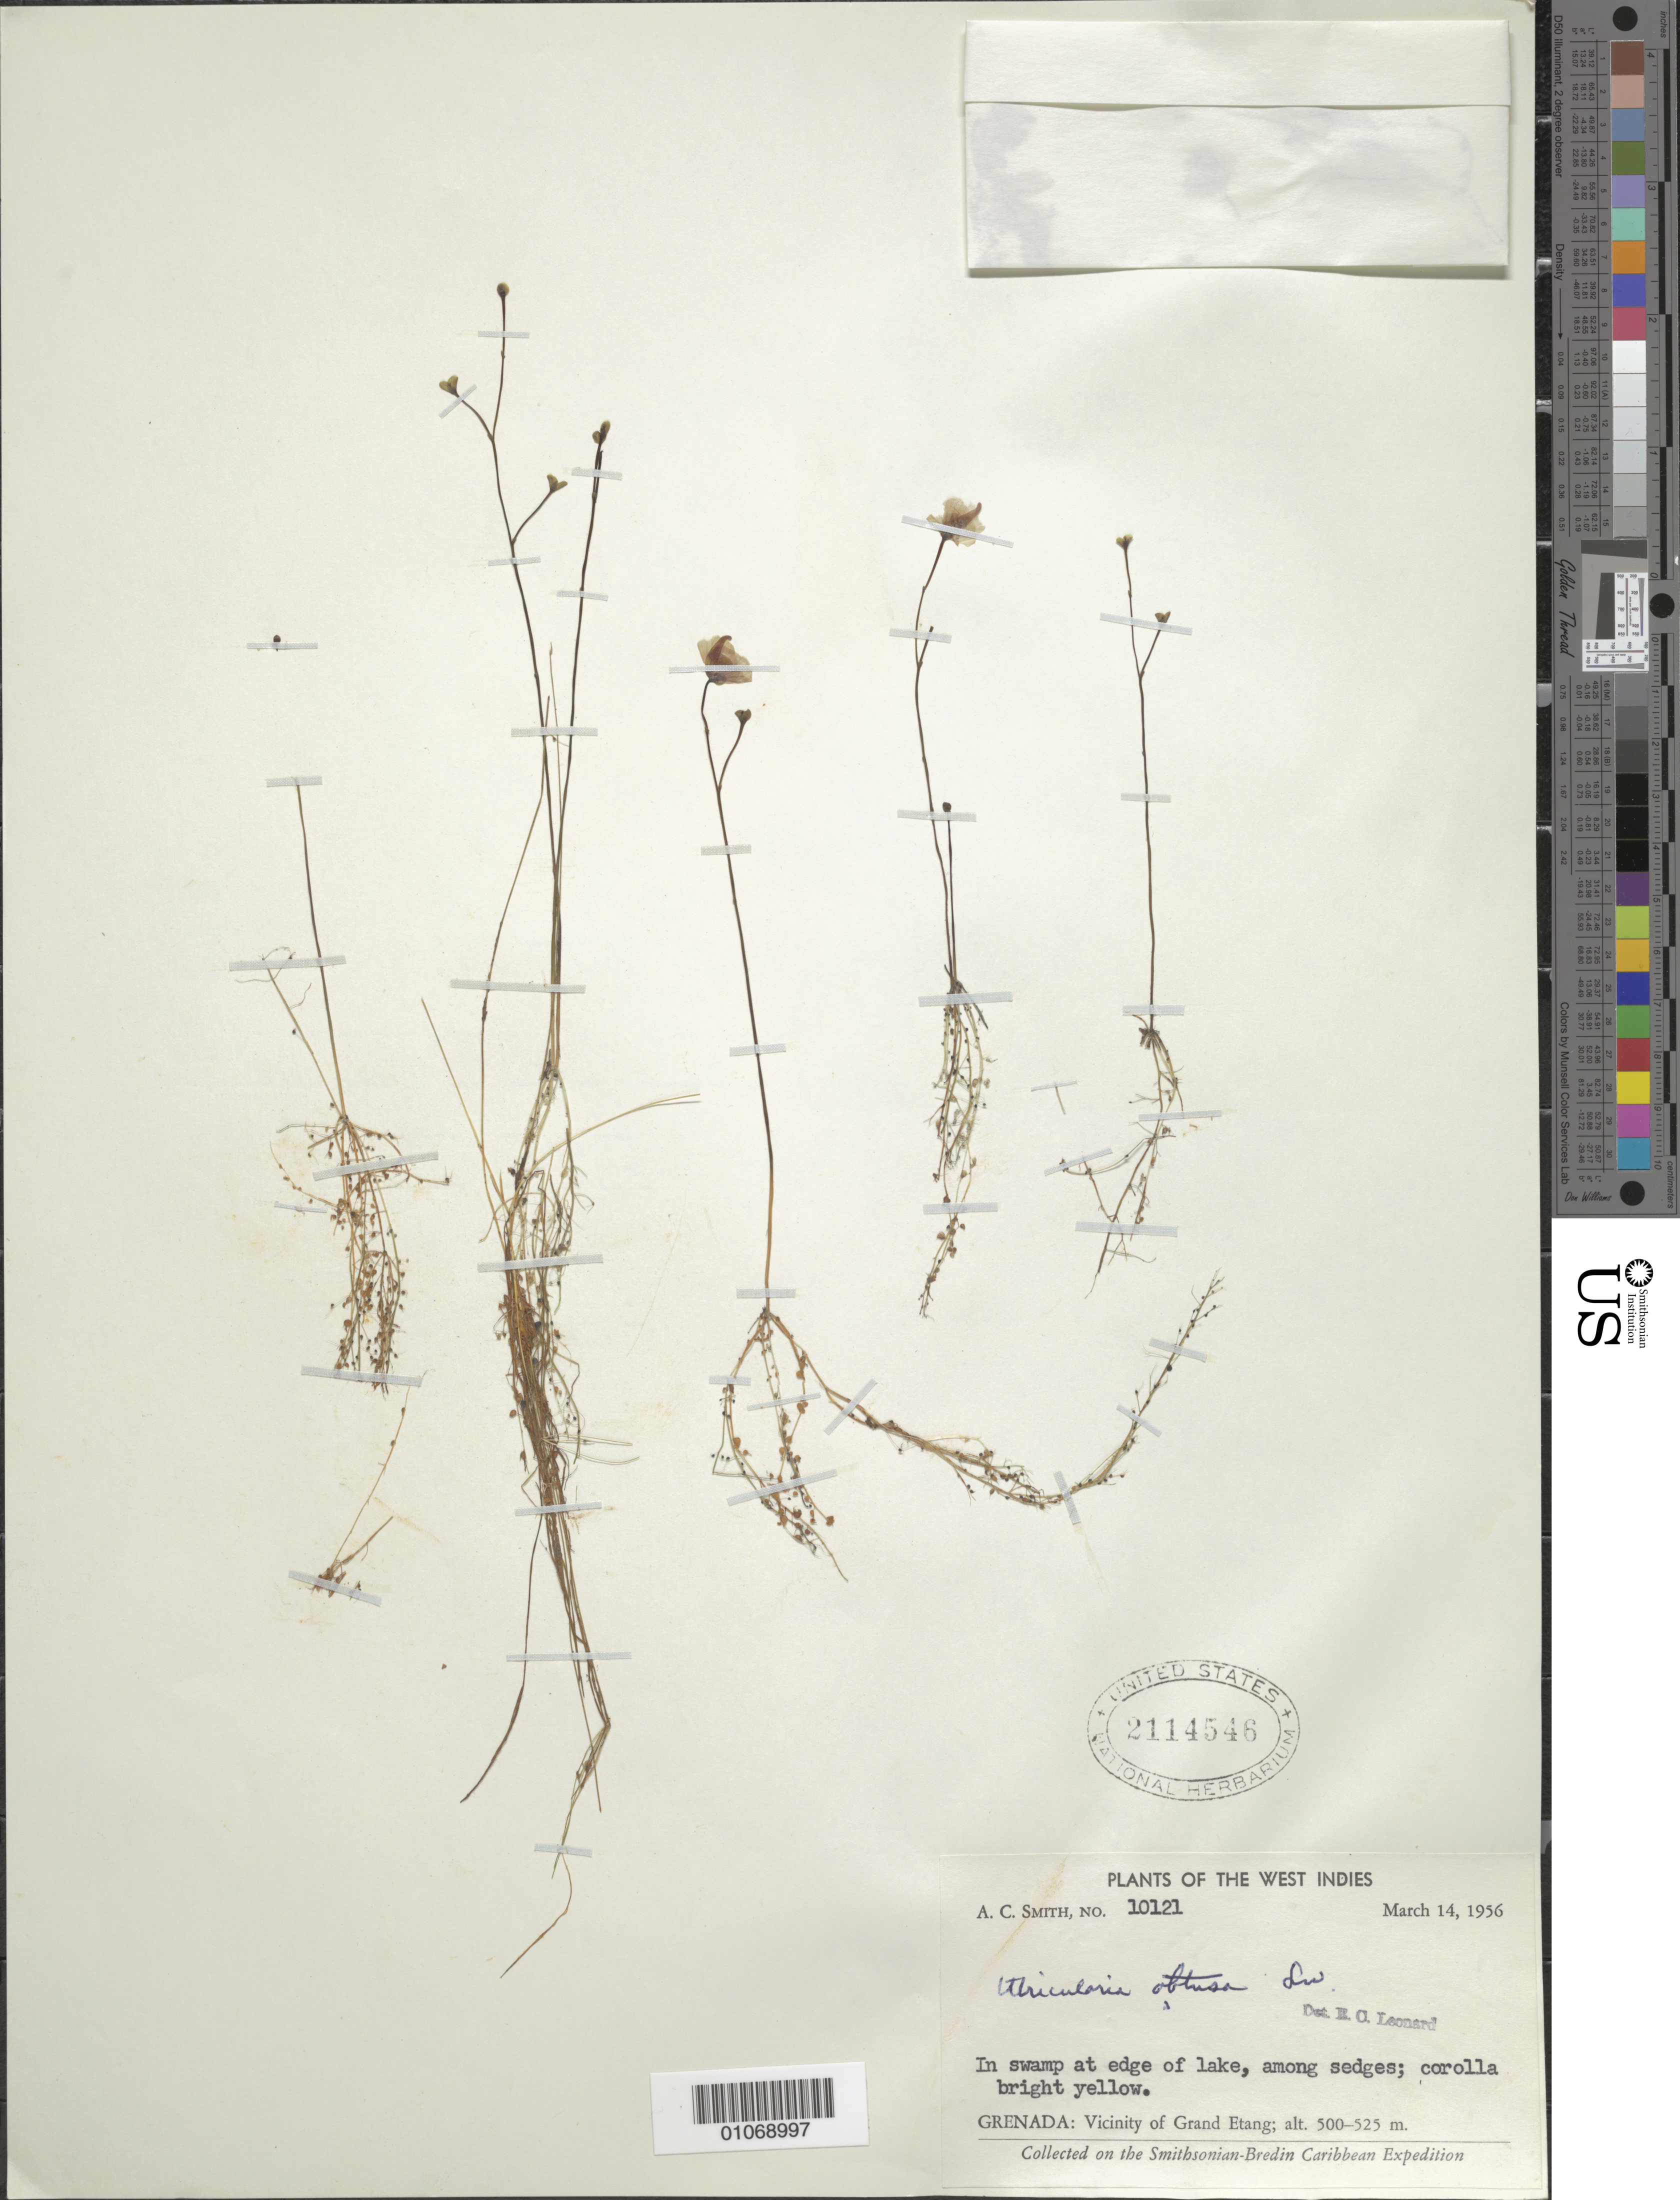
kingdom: Plantae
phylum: Tracheophyta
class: Magnoliopsida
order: Lamiales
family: Lentibulariaceae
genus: Utricularia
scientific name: Utricularia gibba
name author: L.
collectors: A. C. Smith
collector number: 10121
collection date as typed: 14 Mar 1956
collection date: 1956-03-14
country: Grenada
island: Grenada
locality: In swamp at edge of lake, among sedges. Vicinity of Grand Etang.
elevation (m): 500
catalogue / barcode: US 2114546